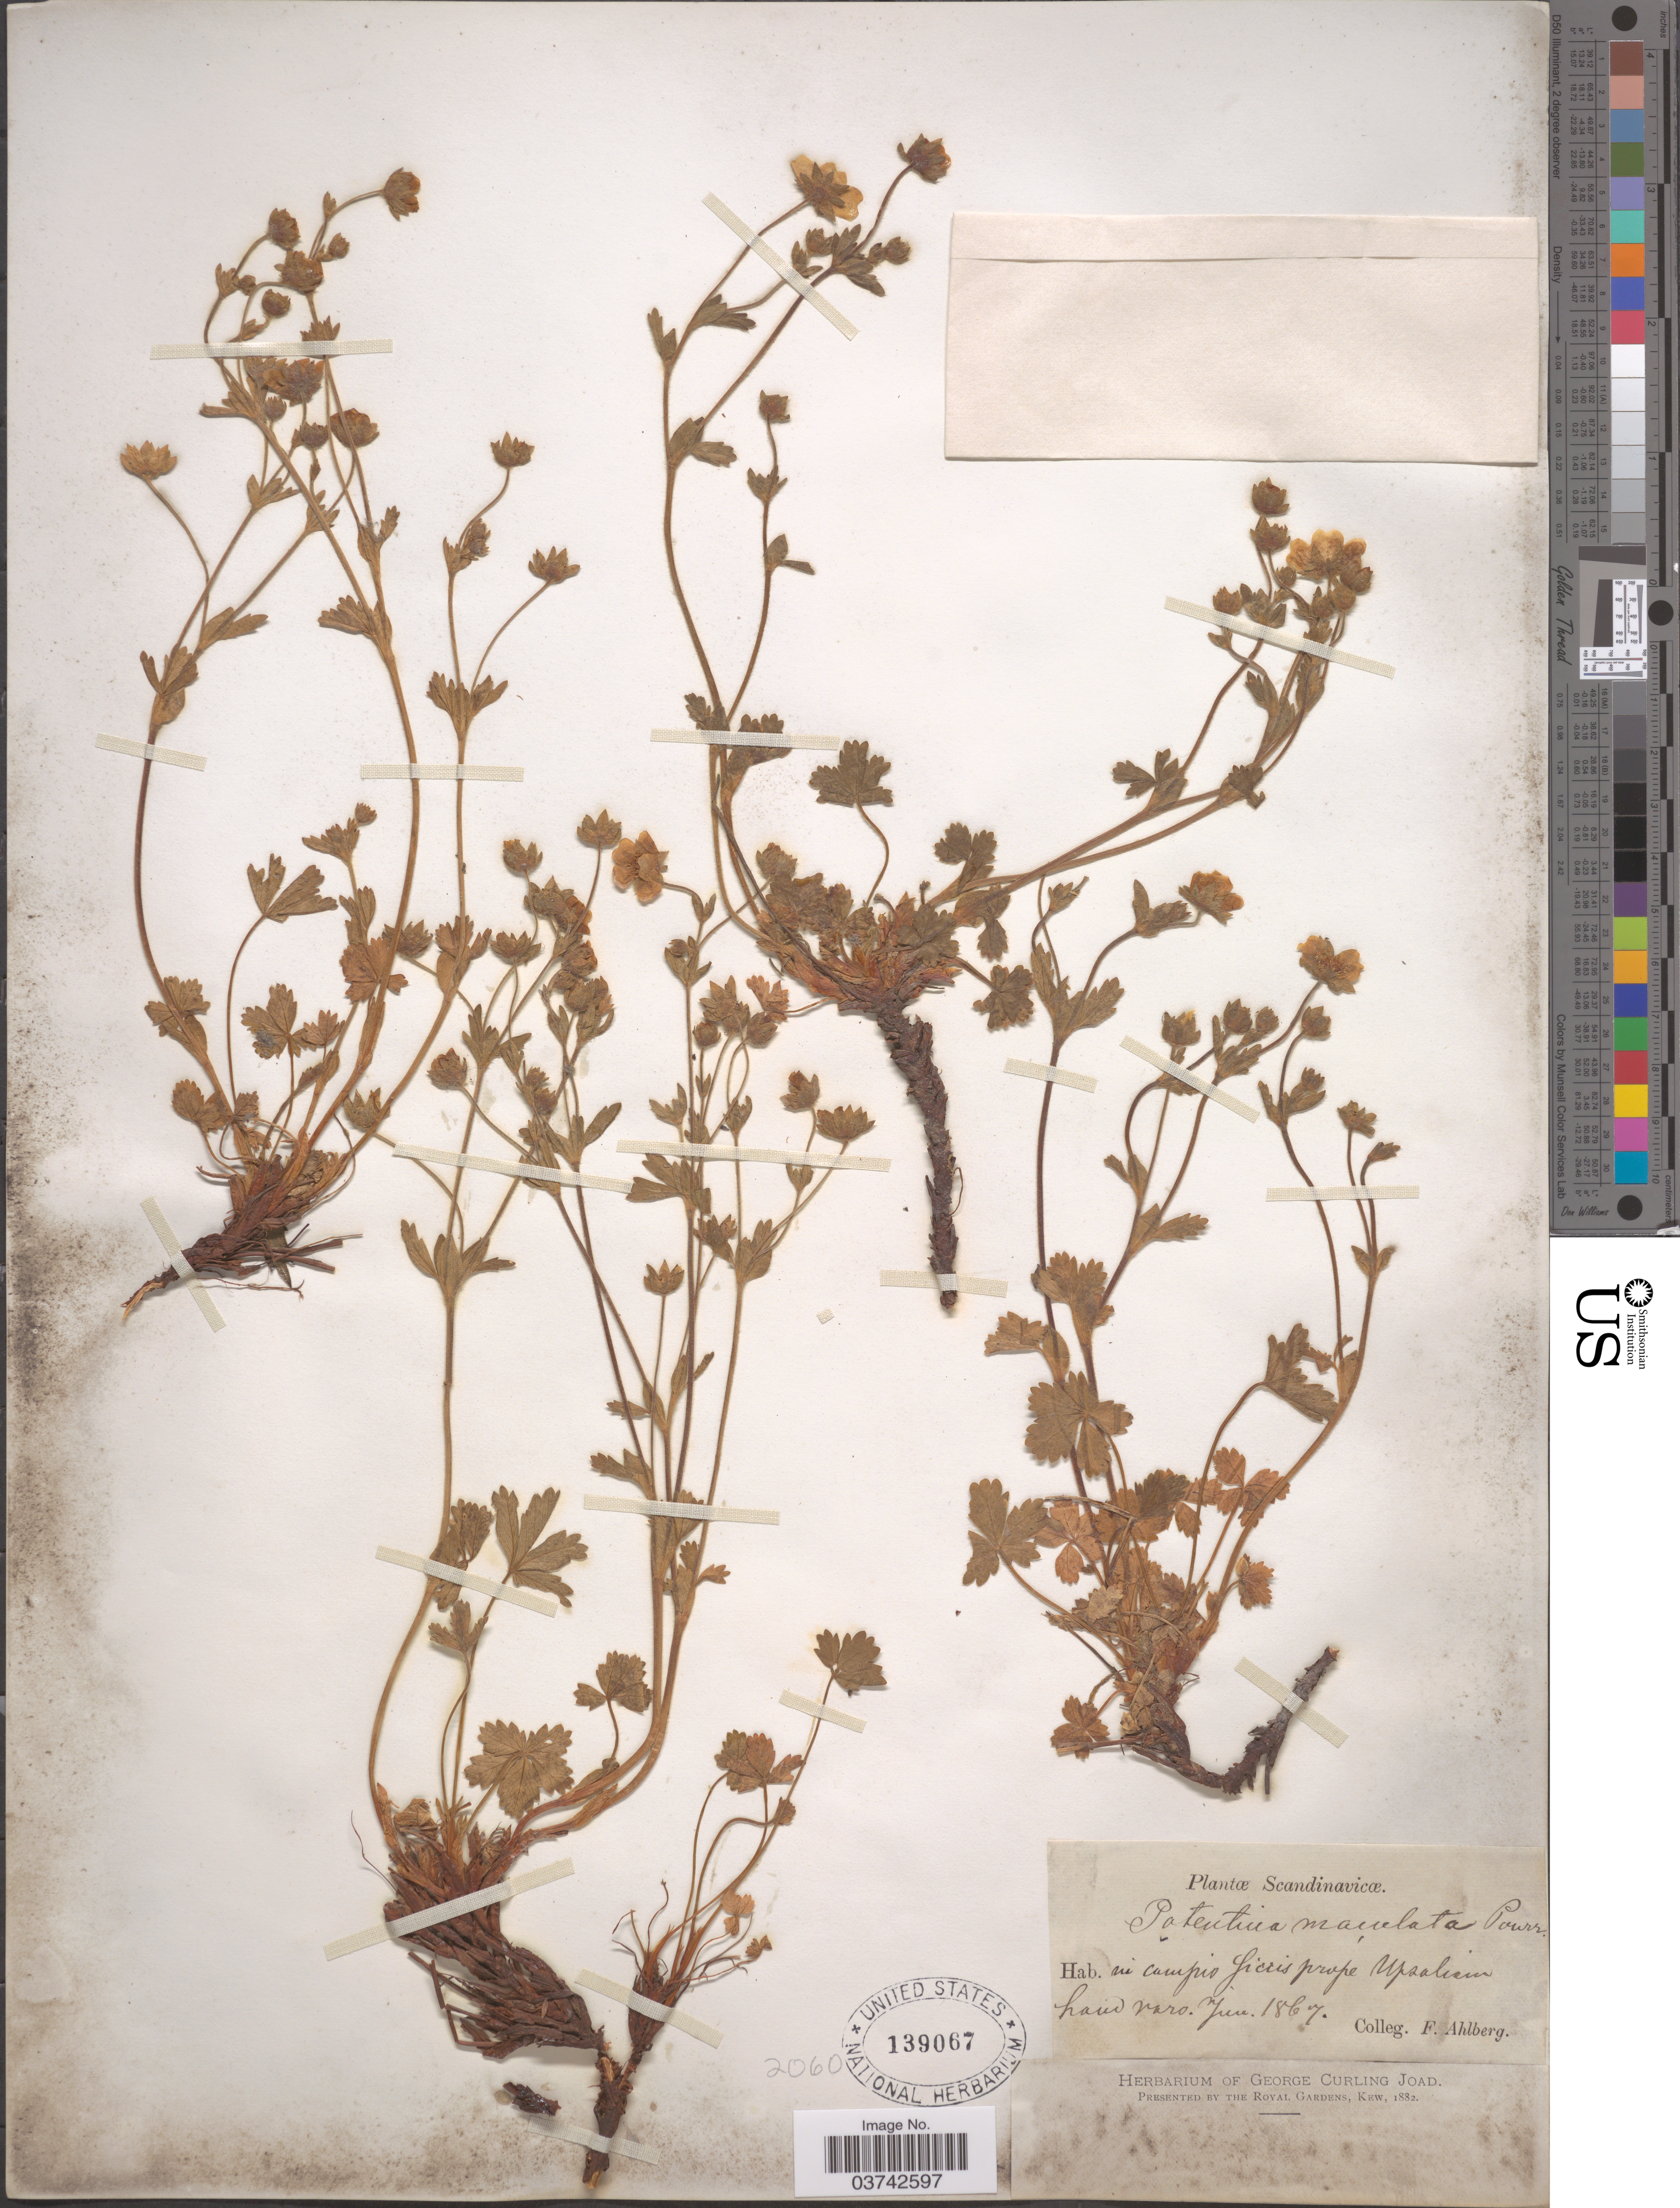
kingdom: Plantae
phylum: Tracheophyta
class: Magnoliopsida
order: Rosales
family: Rosaceae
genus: Potentilla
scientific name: Potentilla maculata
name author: Gilib.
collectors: F. Ahlberg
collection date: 1867-06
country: Sweden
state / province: Uppsala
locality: Scandinavicæ. Prope Upsaliam.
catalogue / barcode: US 139067